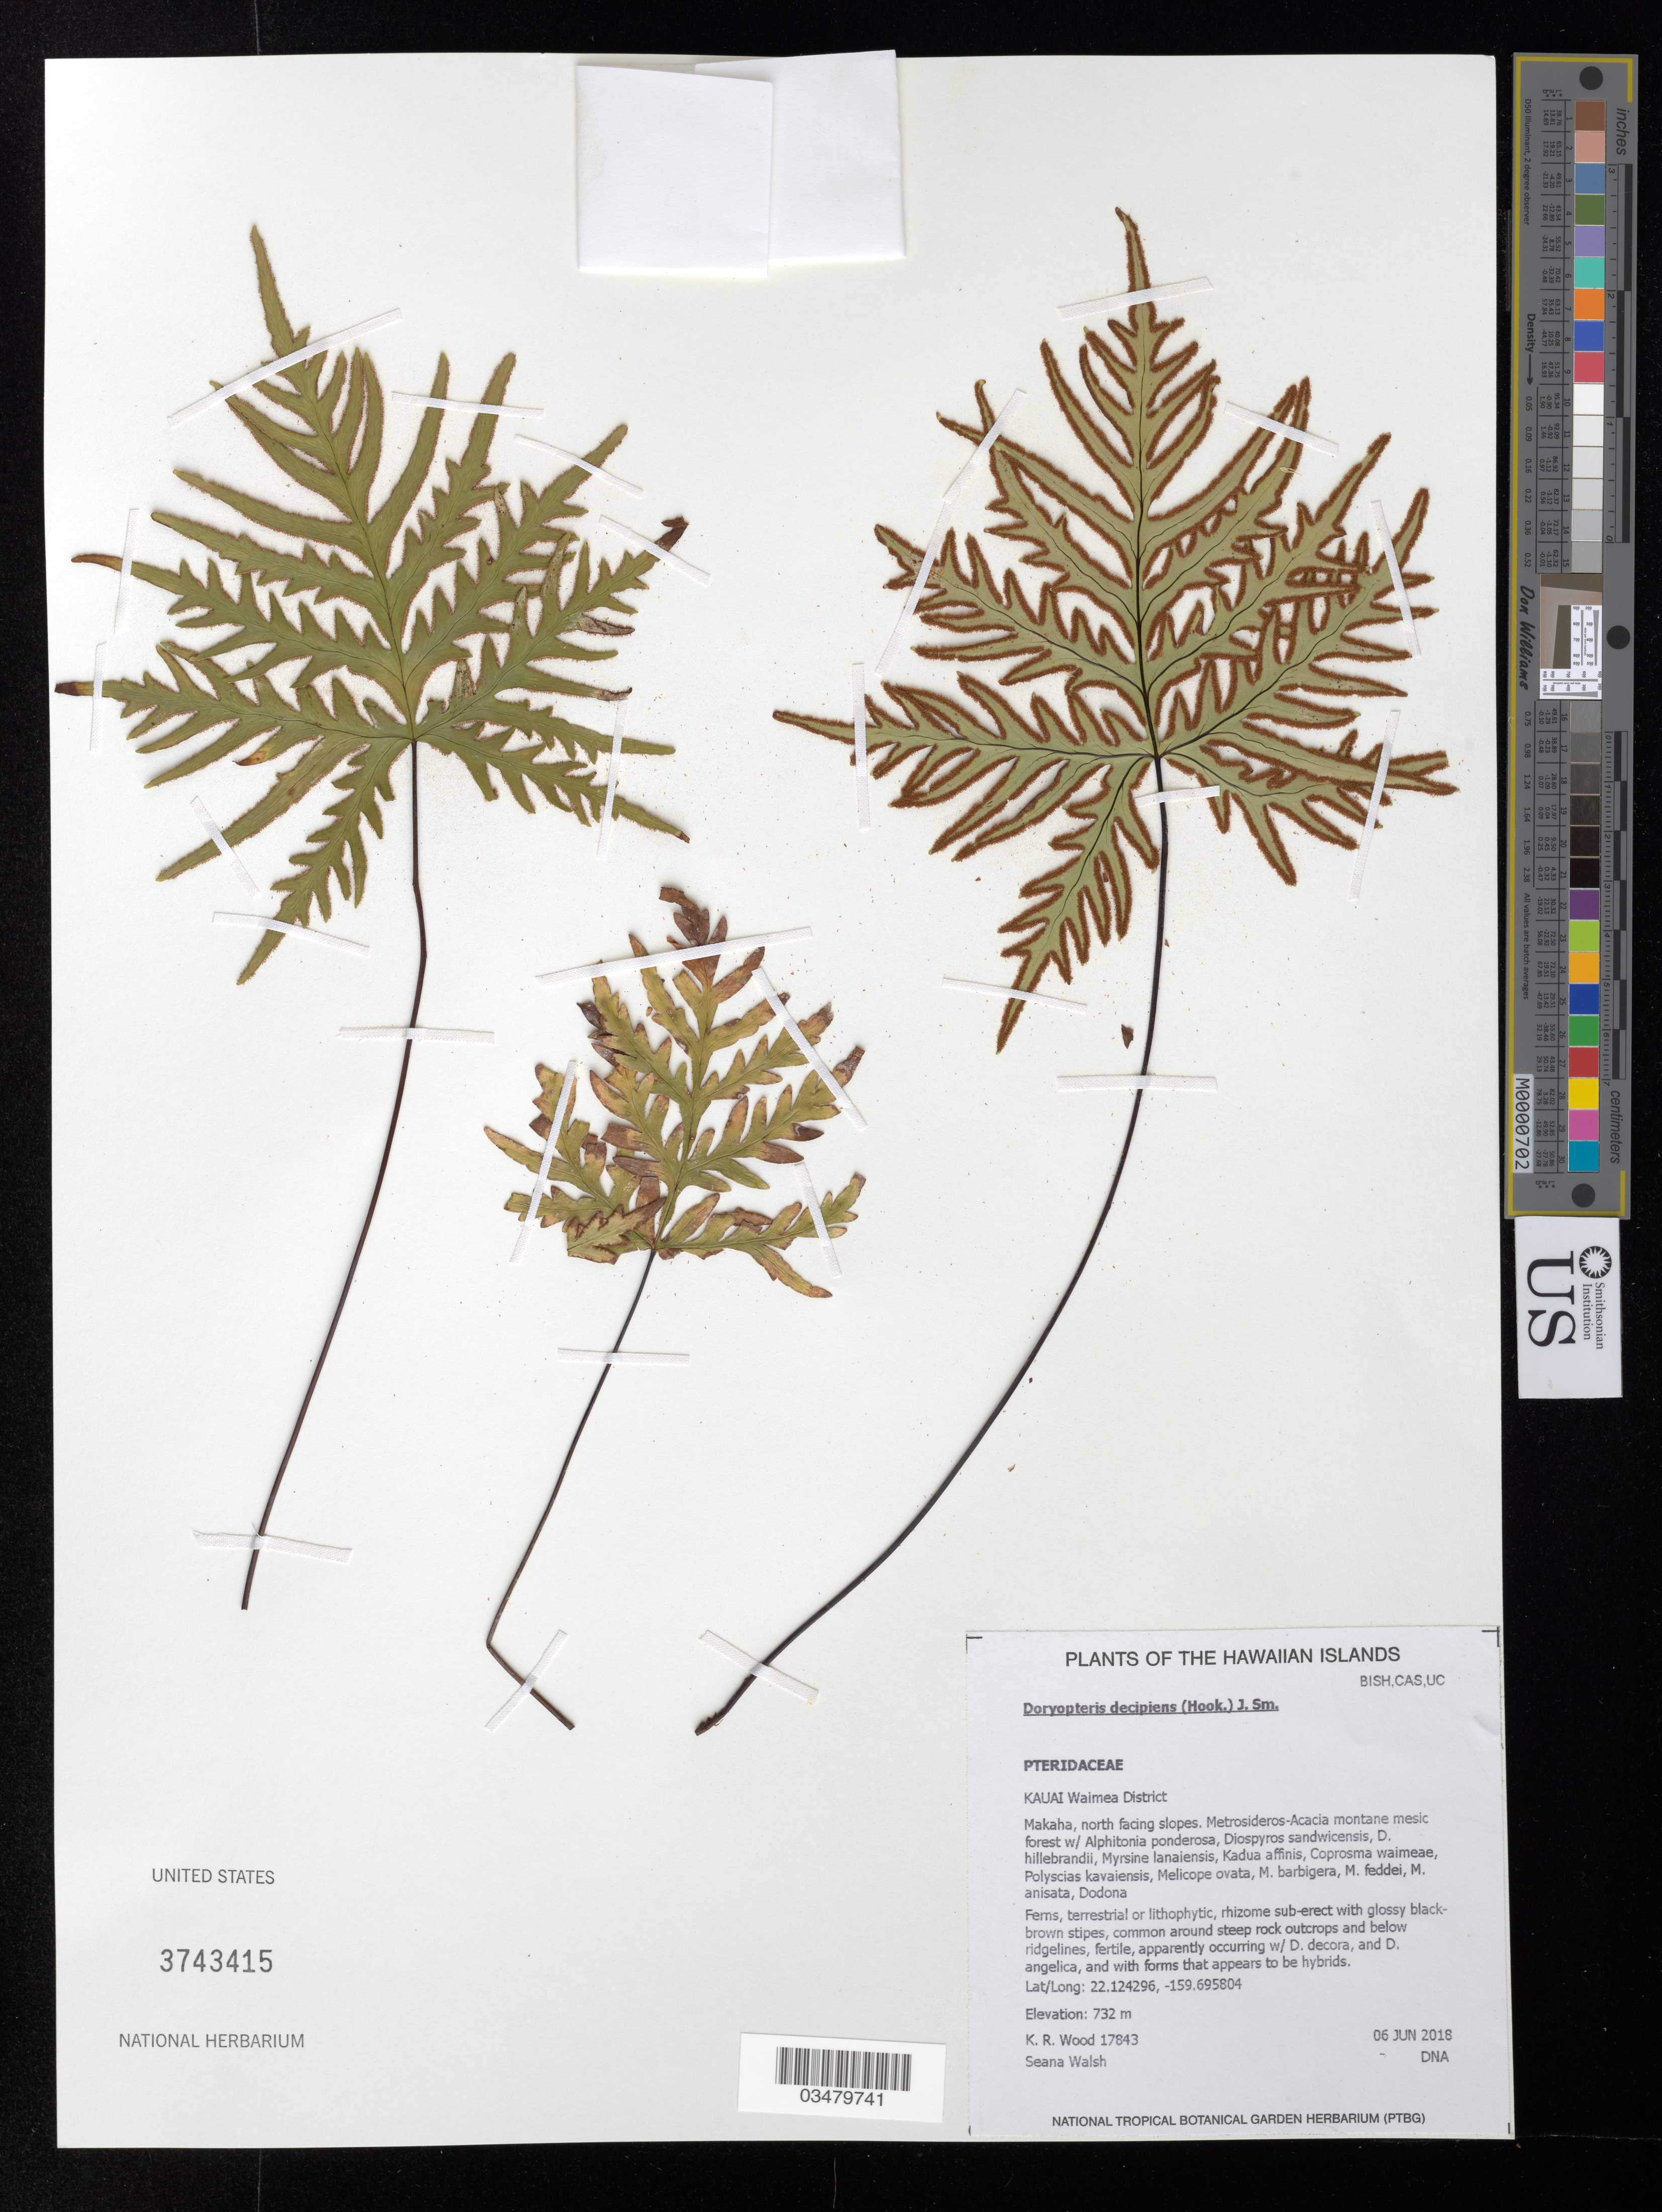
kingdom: Plantae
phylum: Tracheophyta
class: Polypodiopsida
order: Polypodiales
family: Pteridaceae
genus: Doryopteris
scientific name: Doryopteris decipiens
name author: (Hook.) J. Sm.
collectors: K. R. Wood & S. Walsh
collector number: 17843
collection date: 2018-06-06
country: United States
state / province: Hawaii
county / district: Kauai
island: Kauai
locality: Waimea District, Makaha, north facing slopes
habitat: Montane mesic forest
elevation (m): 732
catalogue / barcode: US 3743415